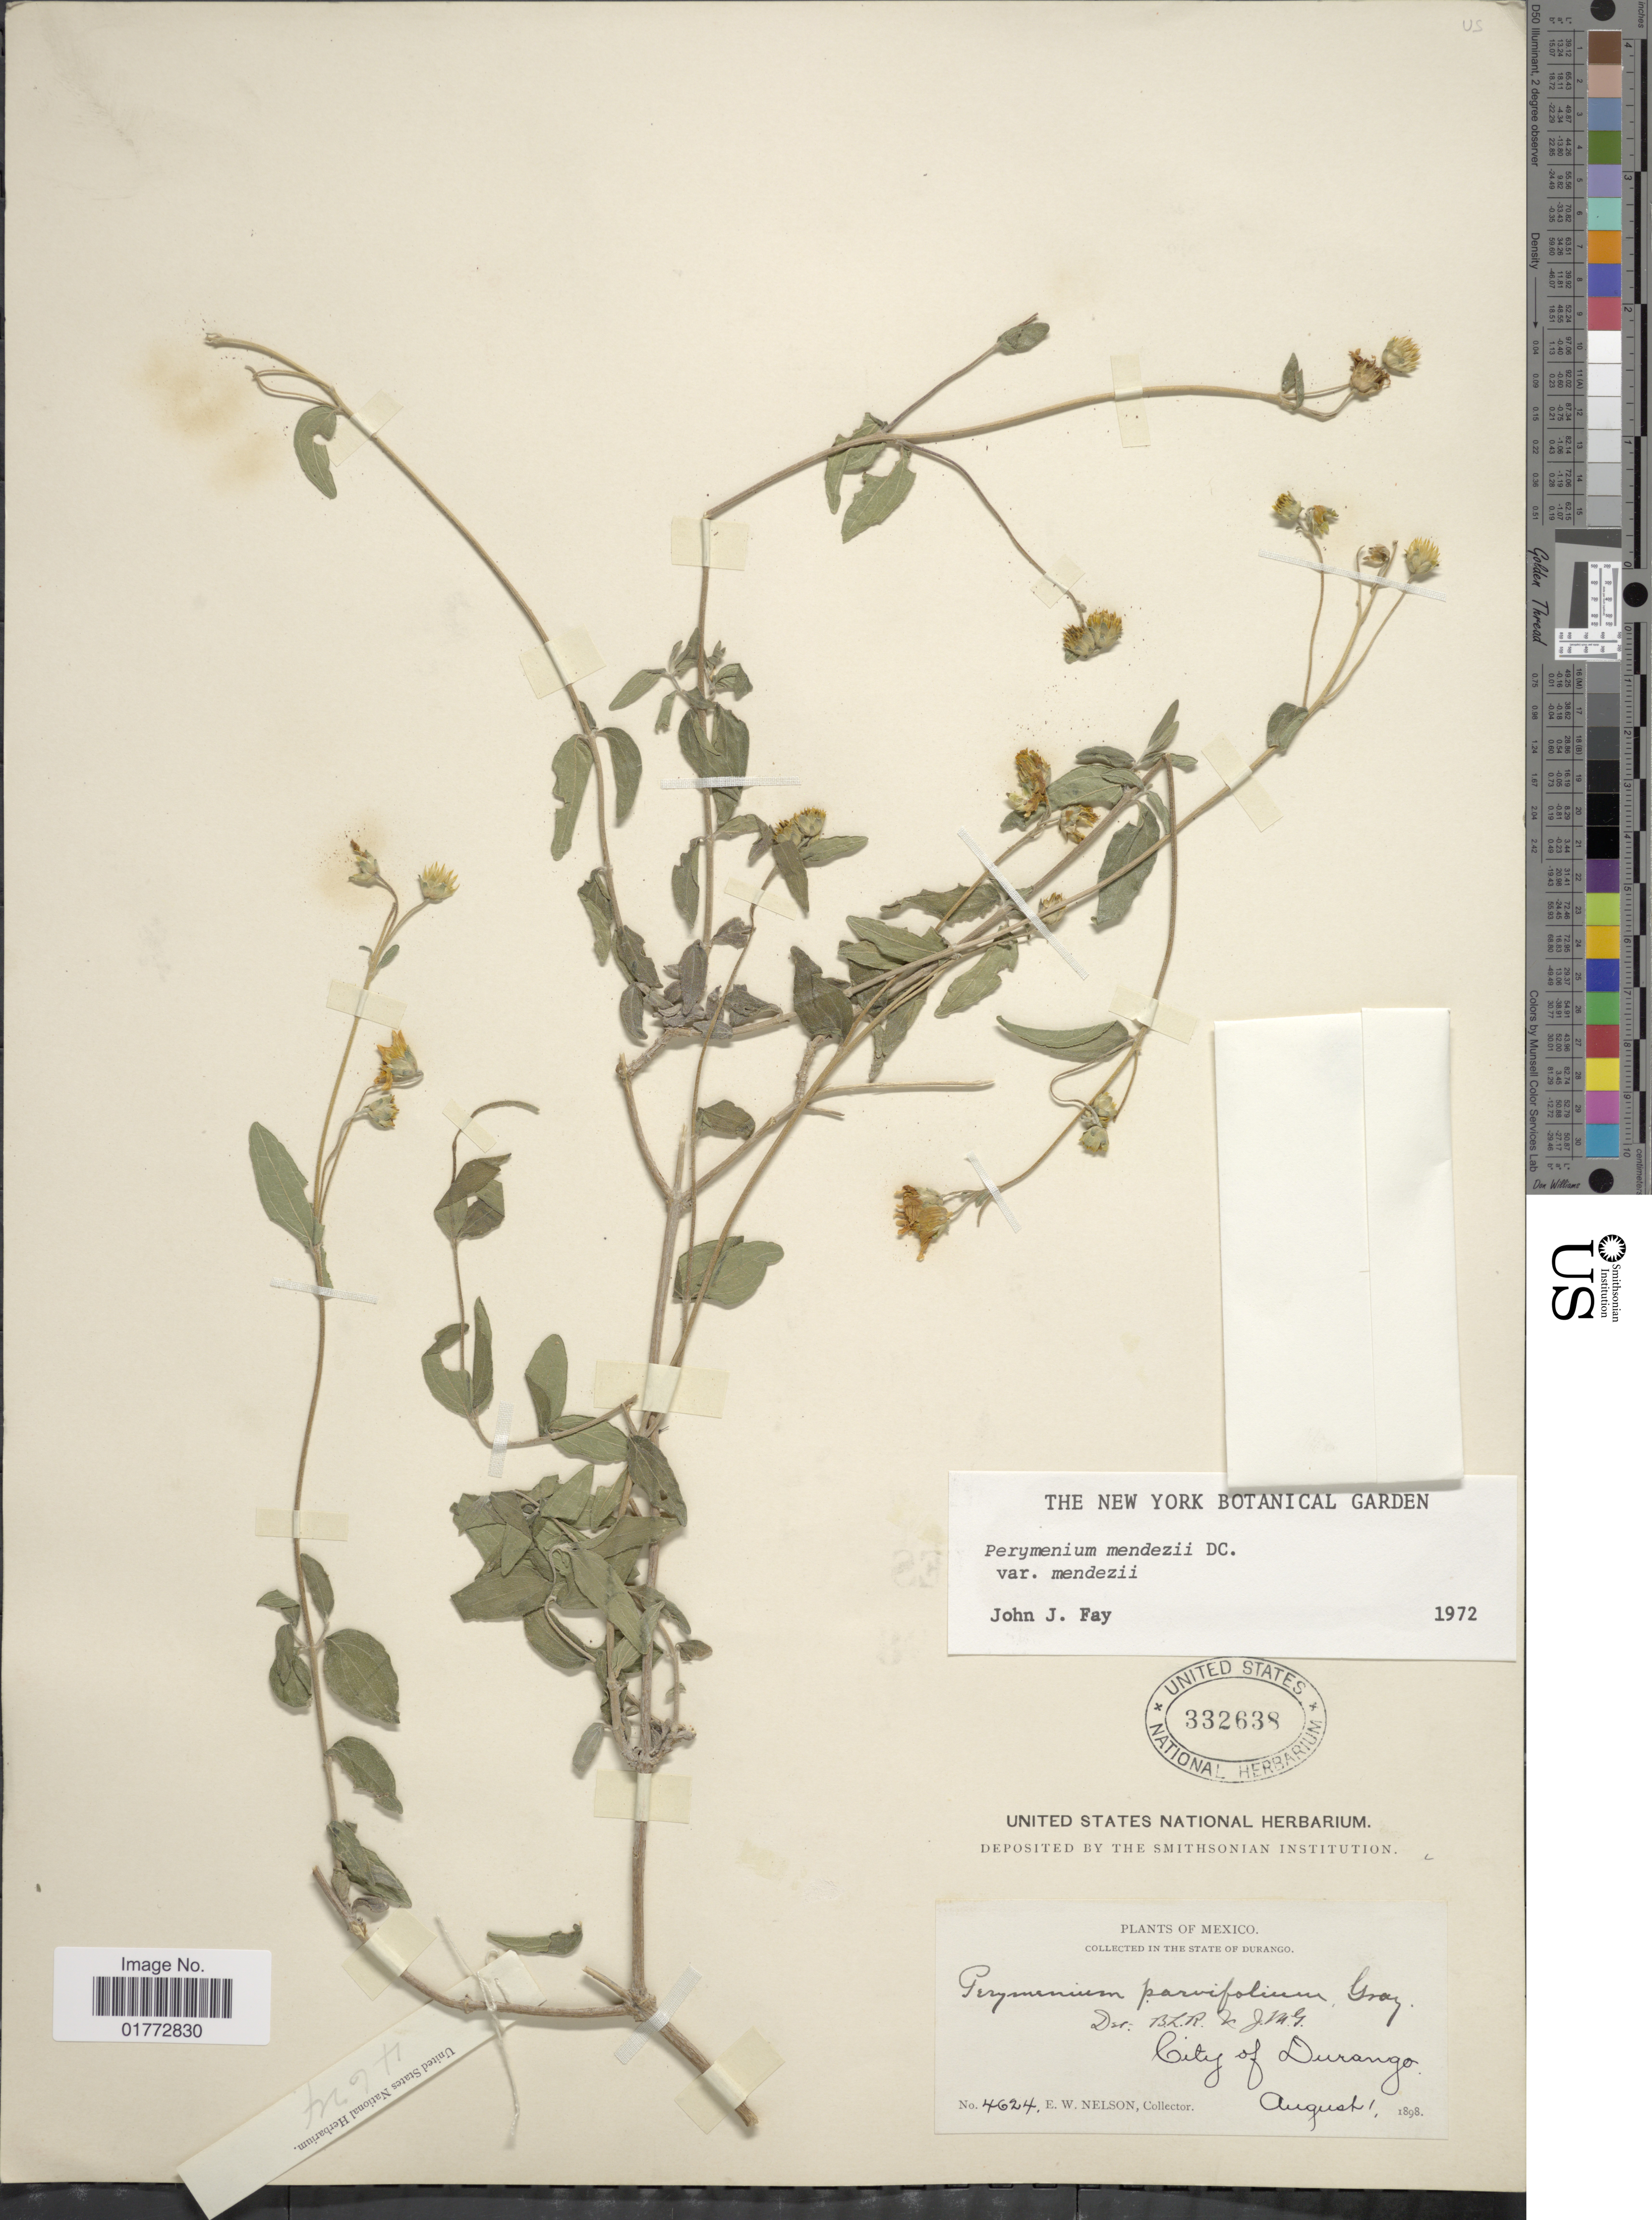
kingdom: Plantae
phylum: Tracheophyta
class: Magnoliopsida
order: Asterales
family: Asteraceae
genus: Perymenium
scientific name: Perymenium mendezii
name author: DC.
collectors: E. W. Nelson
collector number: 4624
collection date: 1898-08-01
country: Mexico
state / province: Durango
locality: City of Durango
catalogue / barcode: US 332638